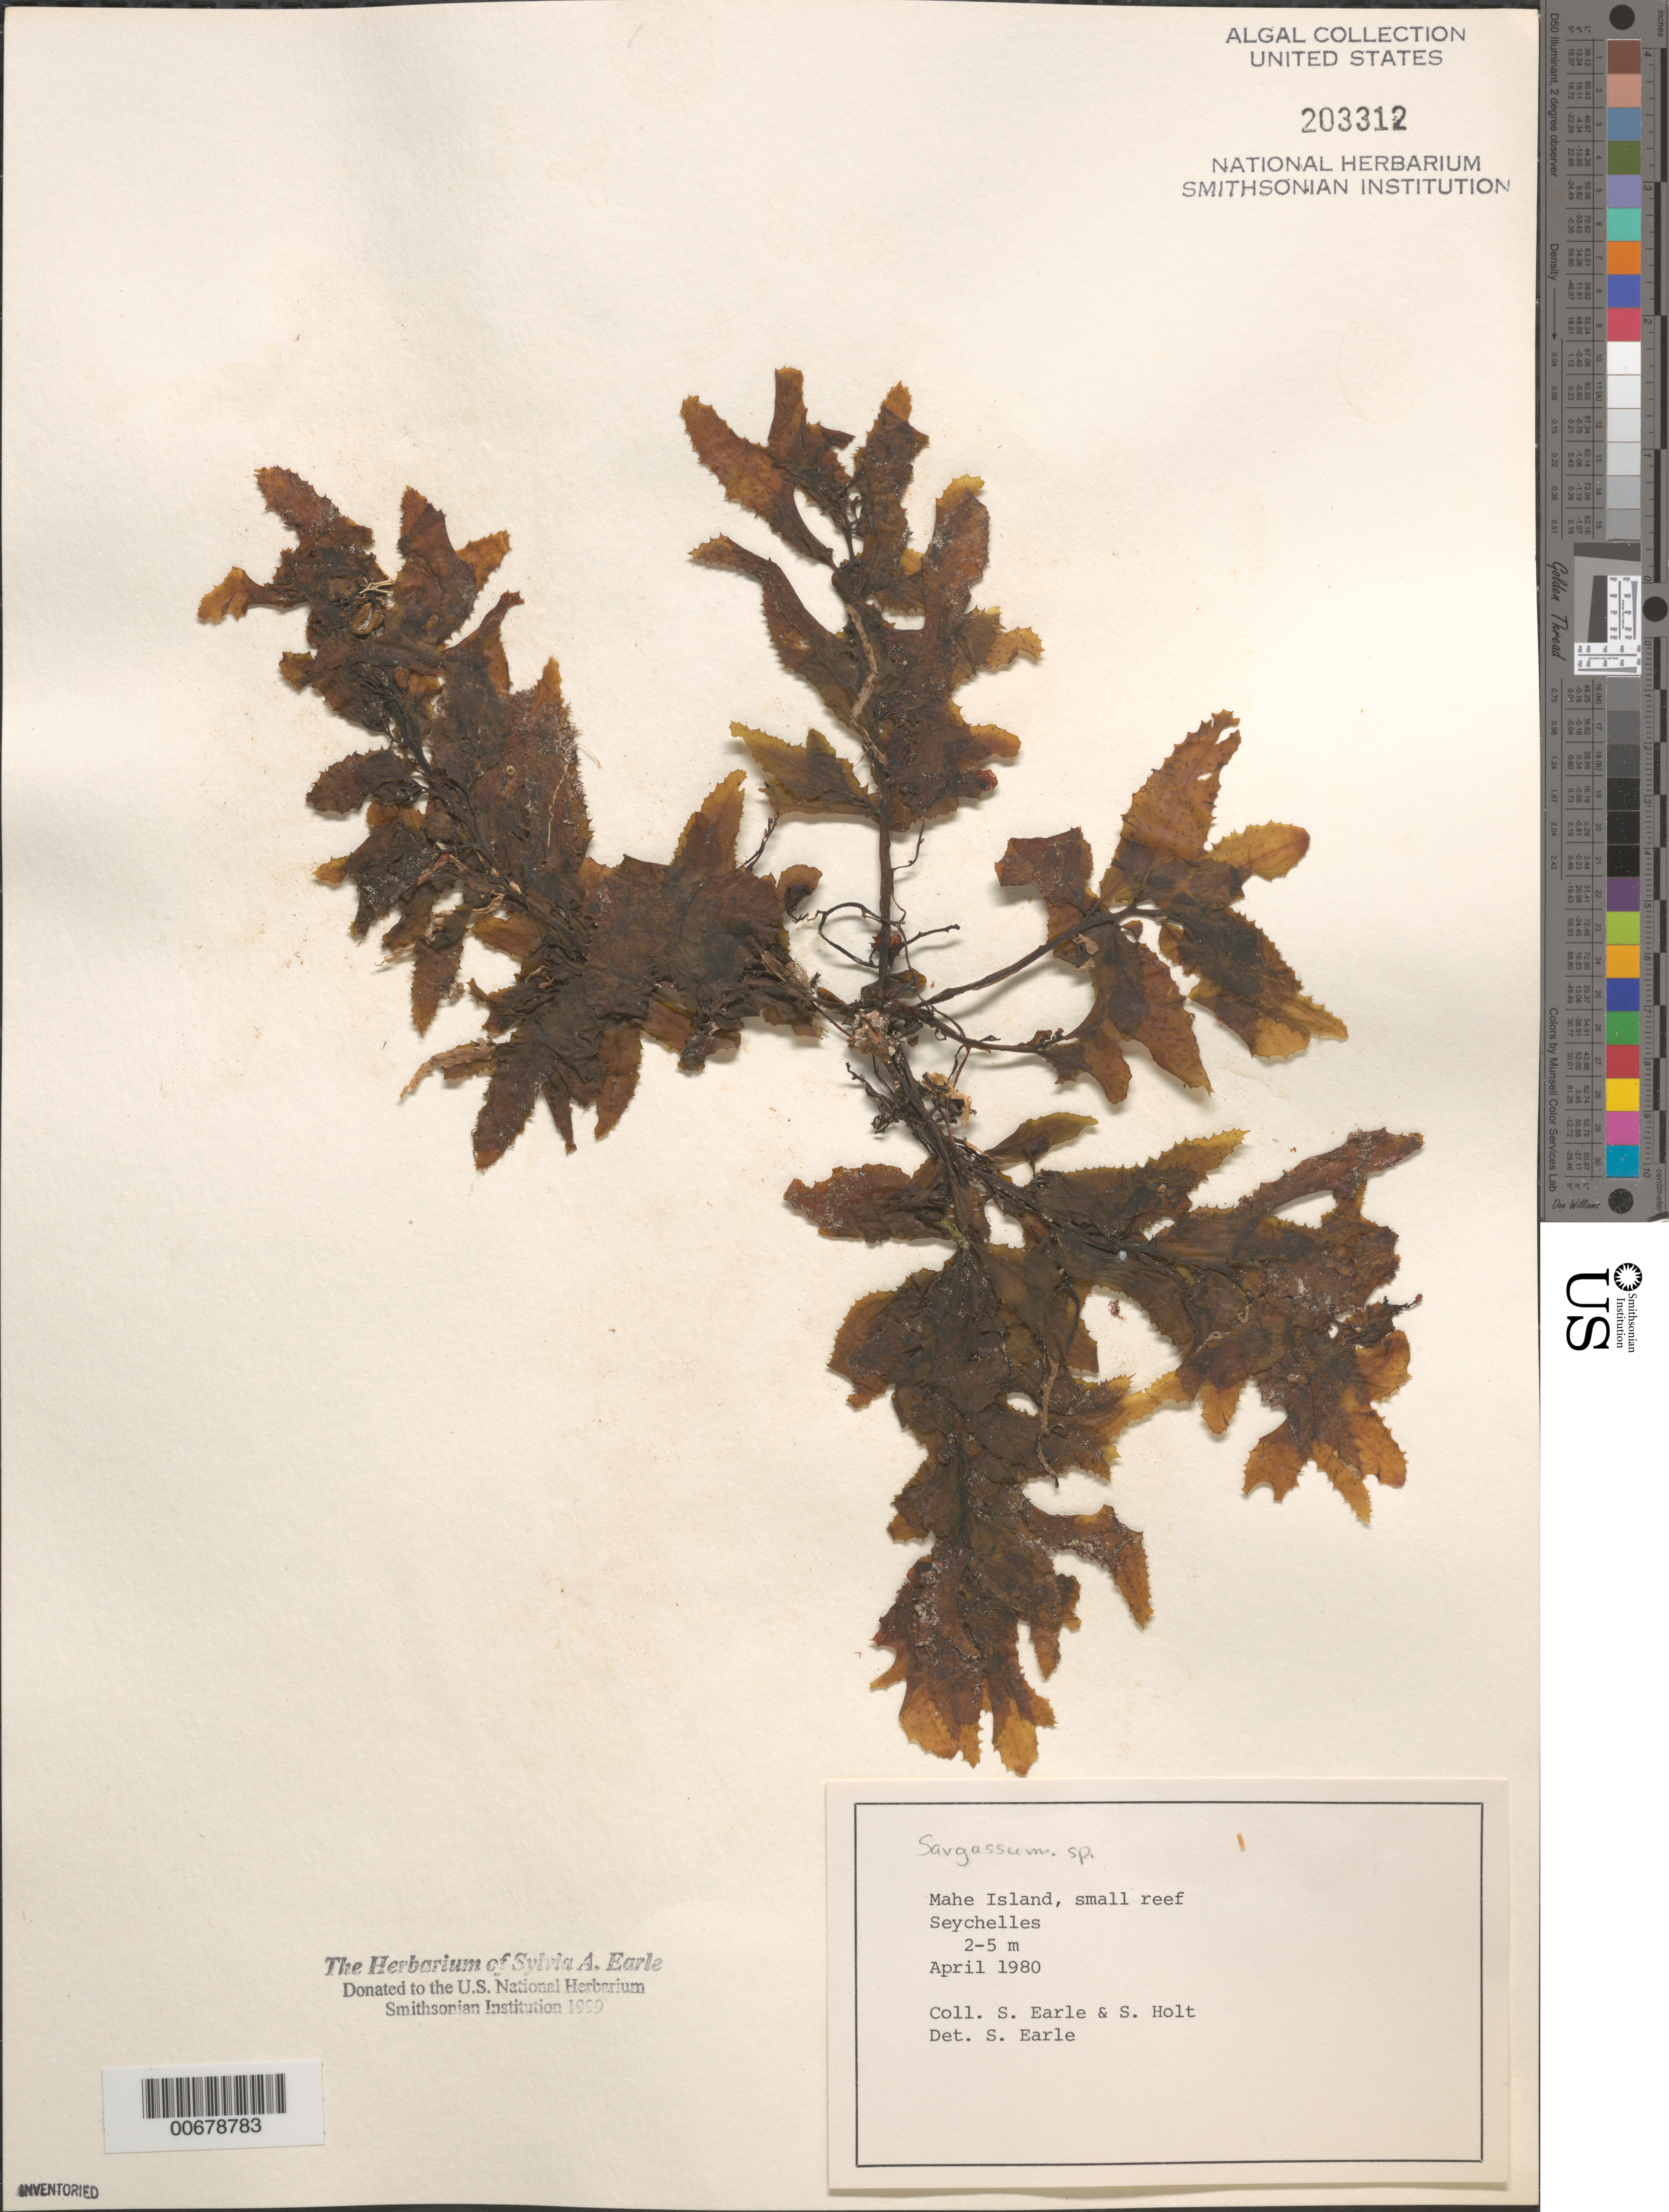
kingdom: Chromista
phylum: Ochrophyta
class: Phaeophyceae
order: Fucales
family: Sargassaceae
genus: Sargassum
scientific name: Sargassum sp.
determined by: Earle, S. A.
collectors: S. A. Earle & S. Holt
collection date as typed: Apr 1980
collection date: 1980-04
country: Seychelles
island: Mahé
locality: Small reef near shore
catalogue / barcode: US 203312